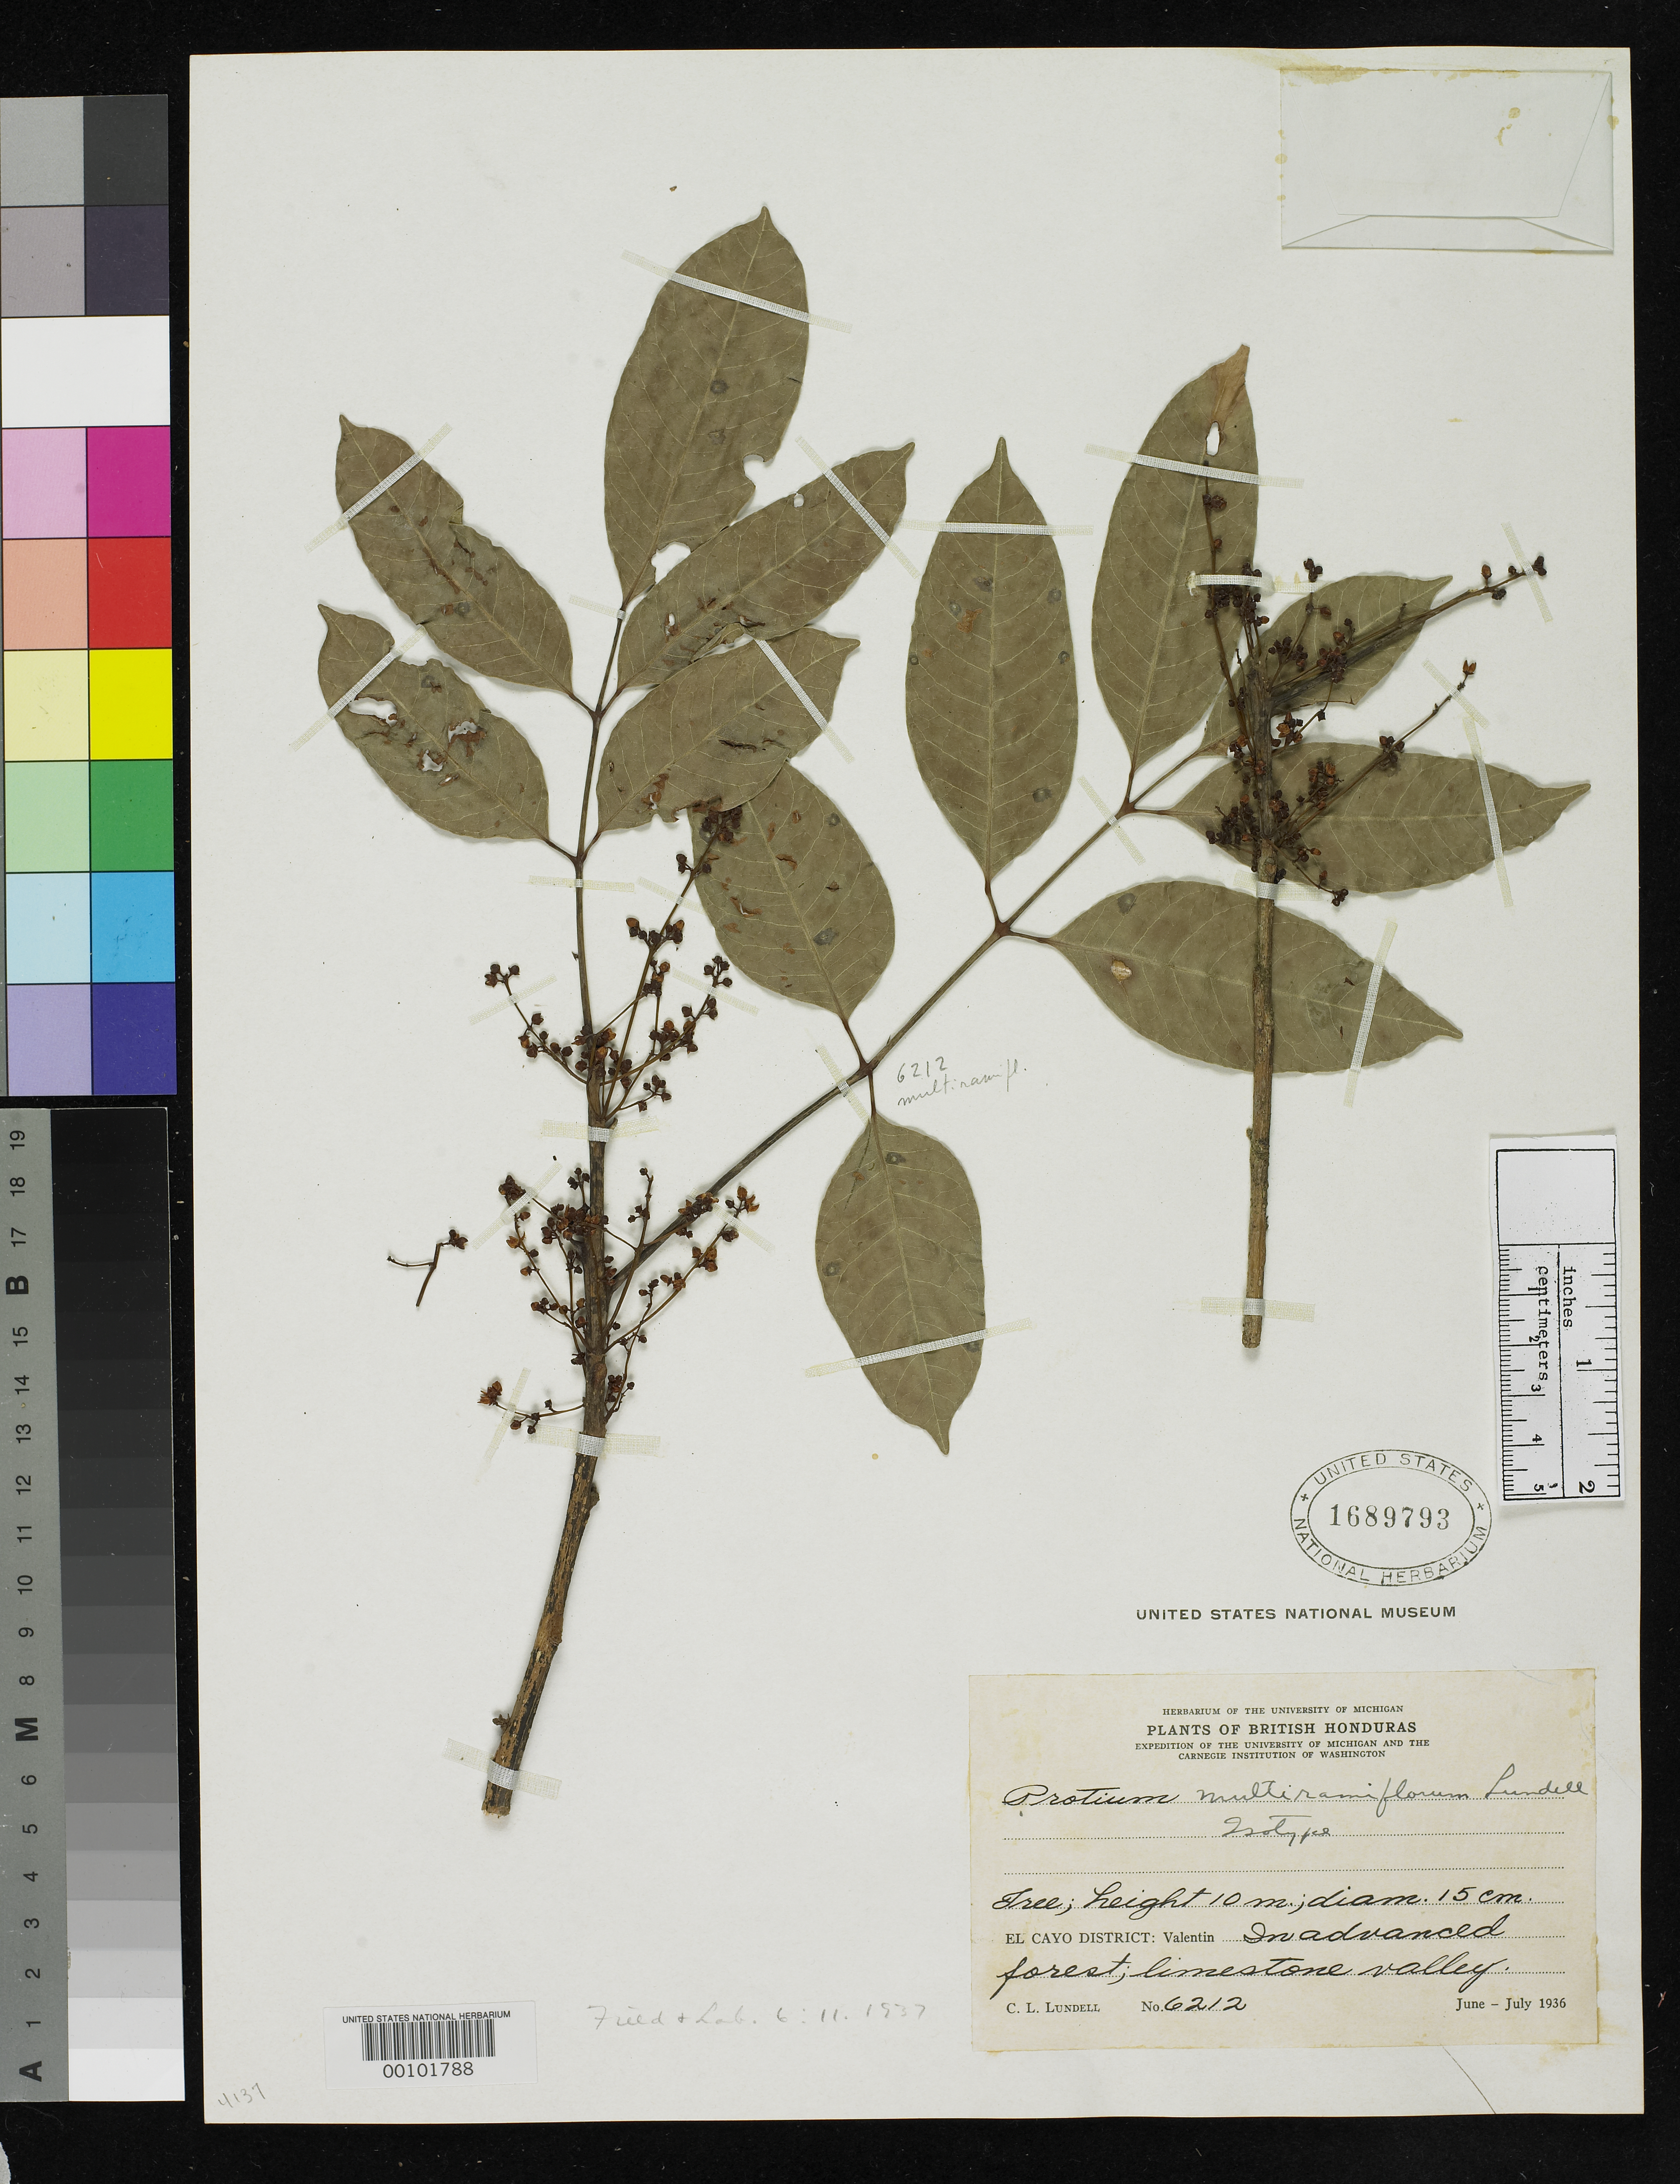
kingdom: Plantae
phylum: Tracheophyta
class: Magnoliopsida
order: Sapindales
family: Burseraceae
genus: Protium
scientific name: Protium multiramiflorum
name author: Lundell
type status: Type Collection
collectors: C. L. Lundell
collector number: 6212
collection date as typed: Jun 1936 to -- Jun 1936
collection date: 1936-06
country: Belize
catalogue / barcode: US 1689793